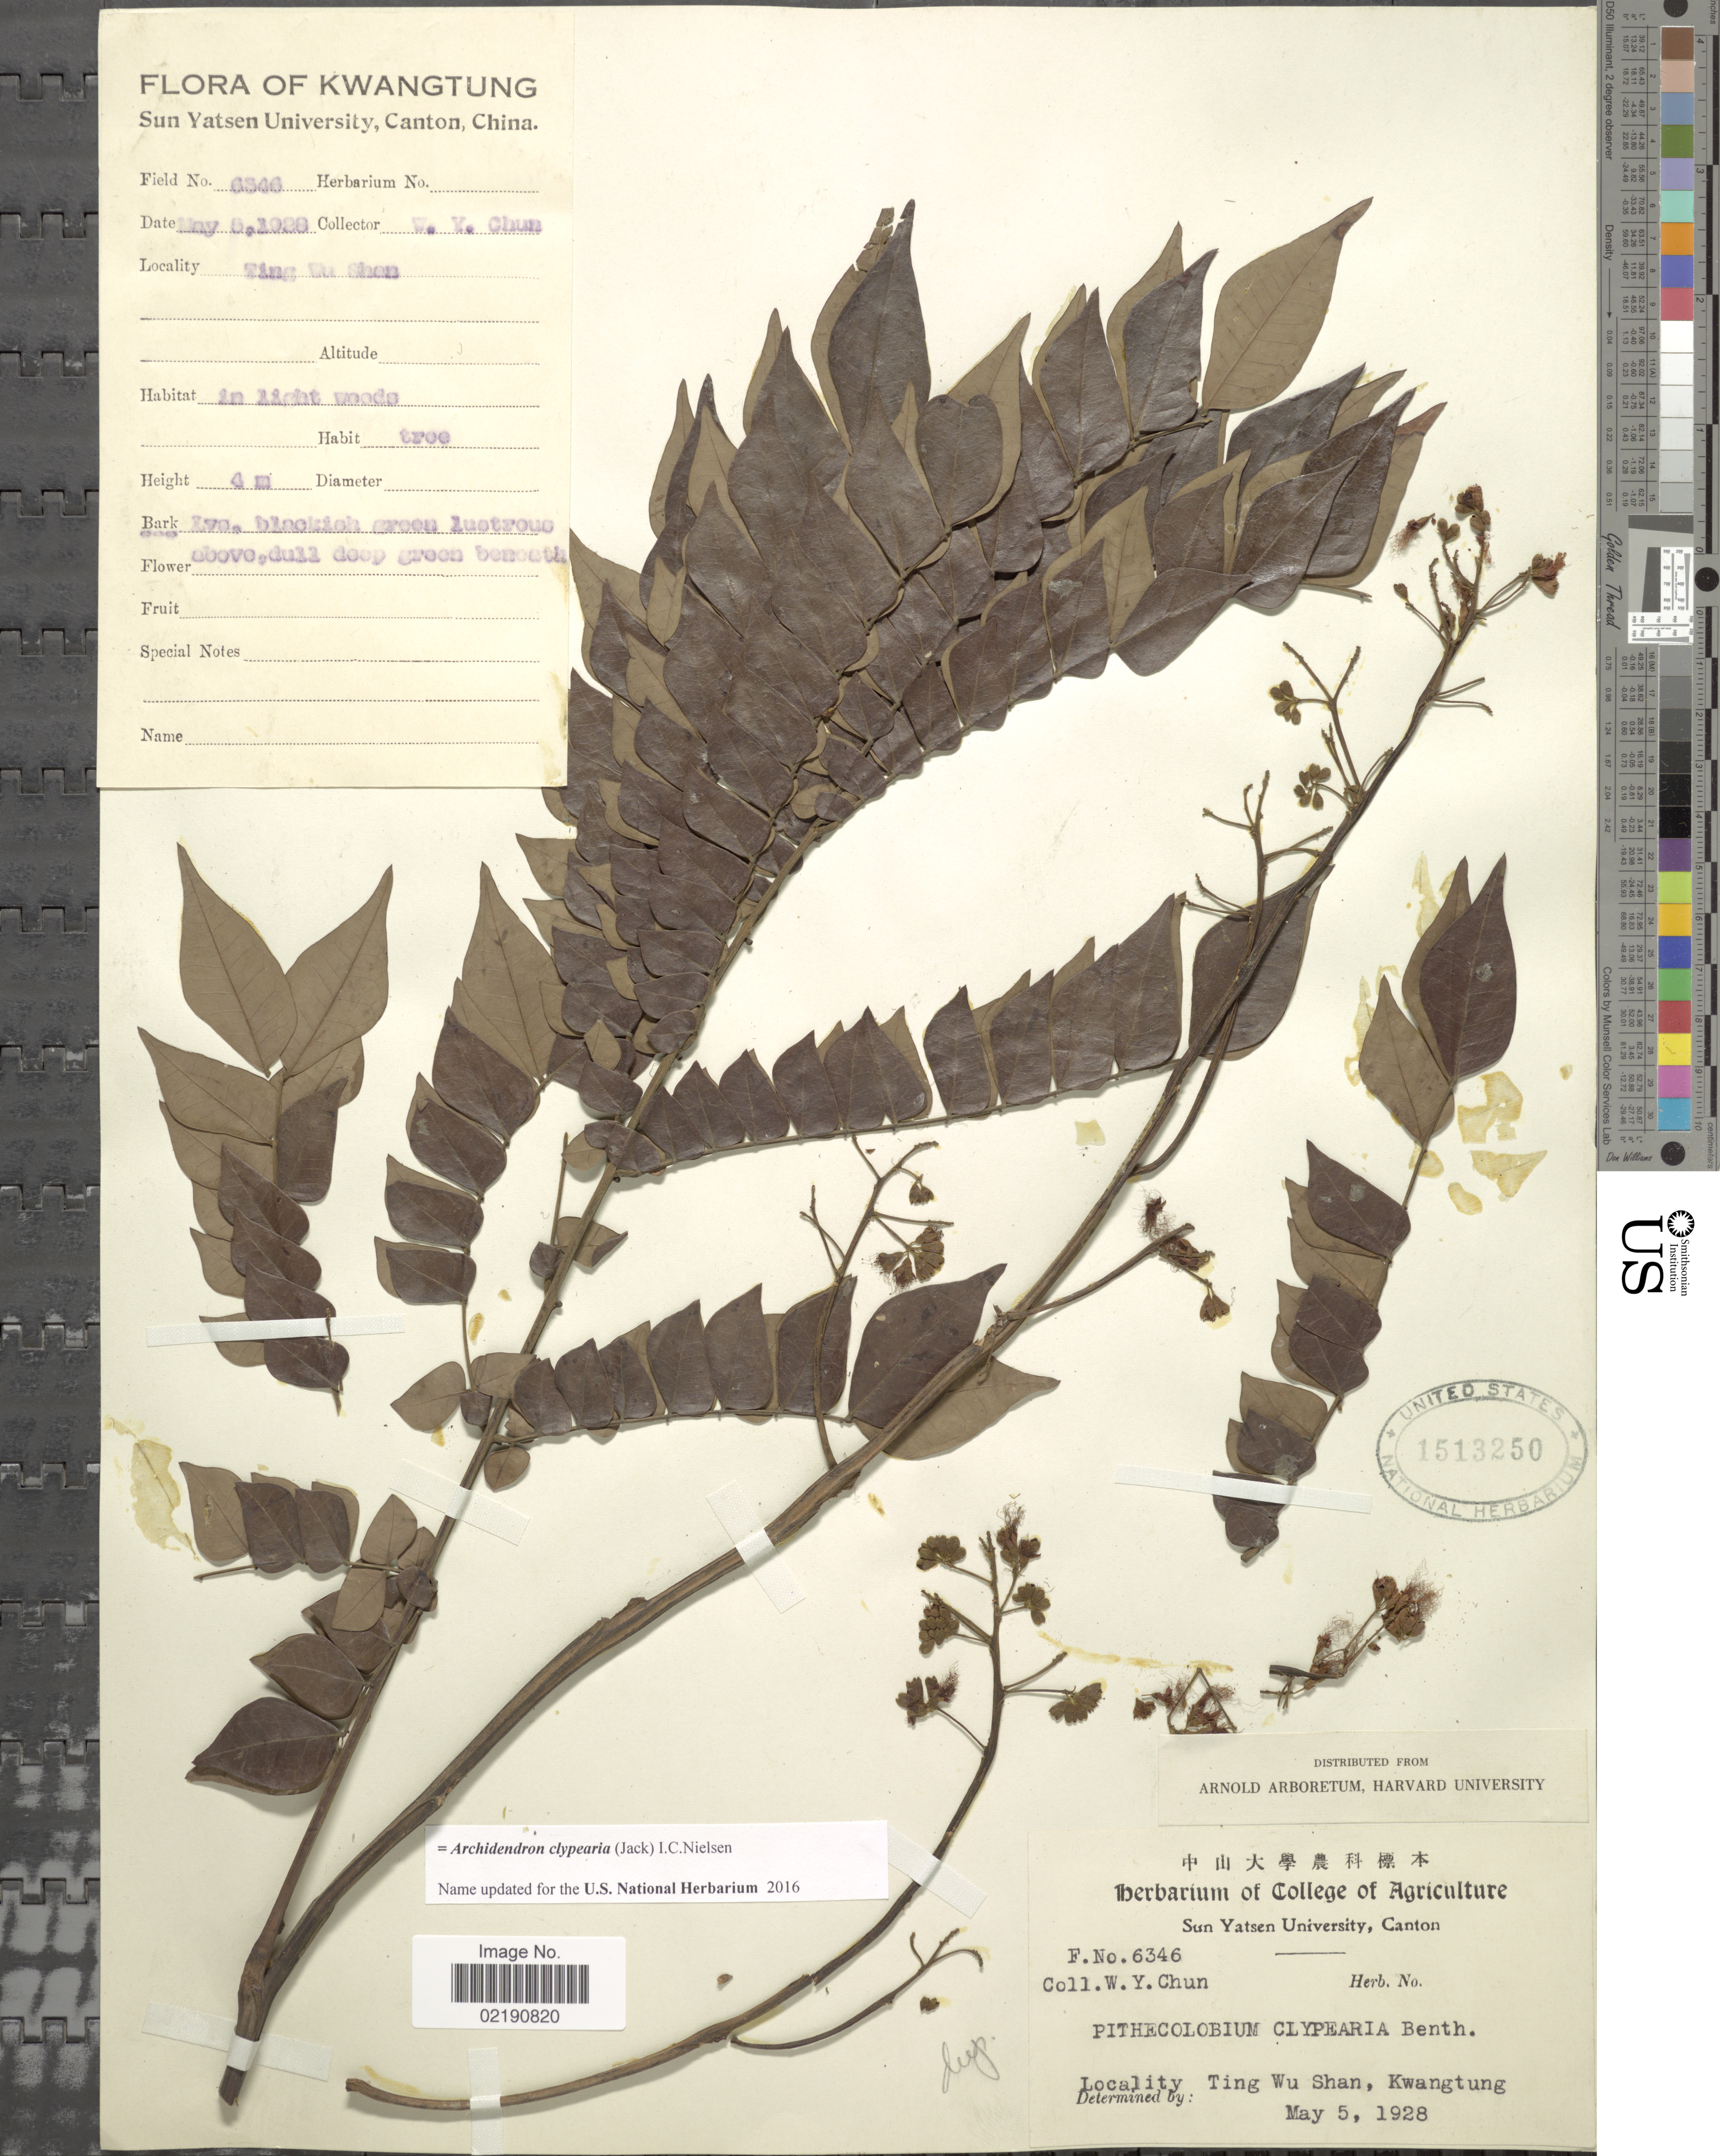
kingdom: Plantae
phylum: Tracheophyta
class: Magnoliopsida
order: Fabales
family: Fabaceae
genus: Archidendron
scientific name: Archidendron clypearia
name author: (Jack) I.C. Nielsen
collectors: W. Y. Chun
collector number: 6346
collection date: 1928-05-05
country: China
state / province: Guangdong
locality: Ting Wu Shan, in light woods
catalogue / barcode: US 1513250